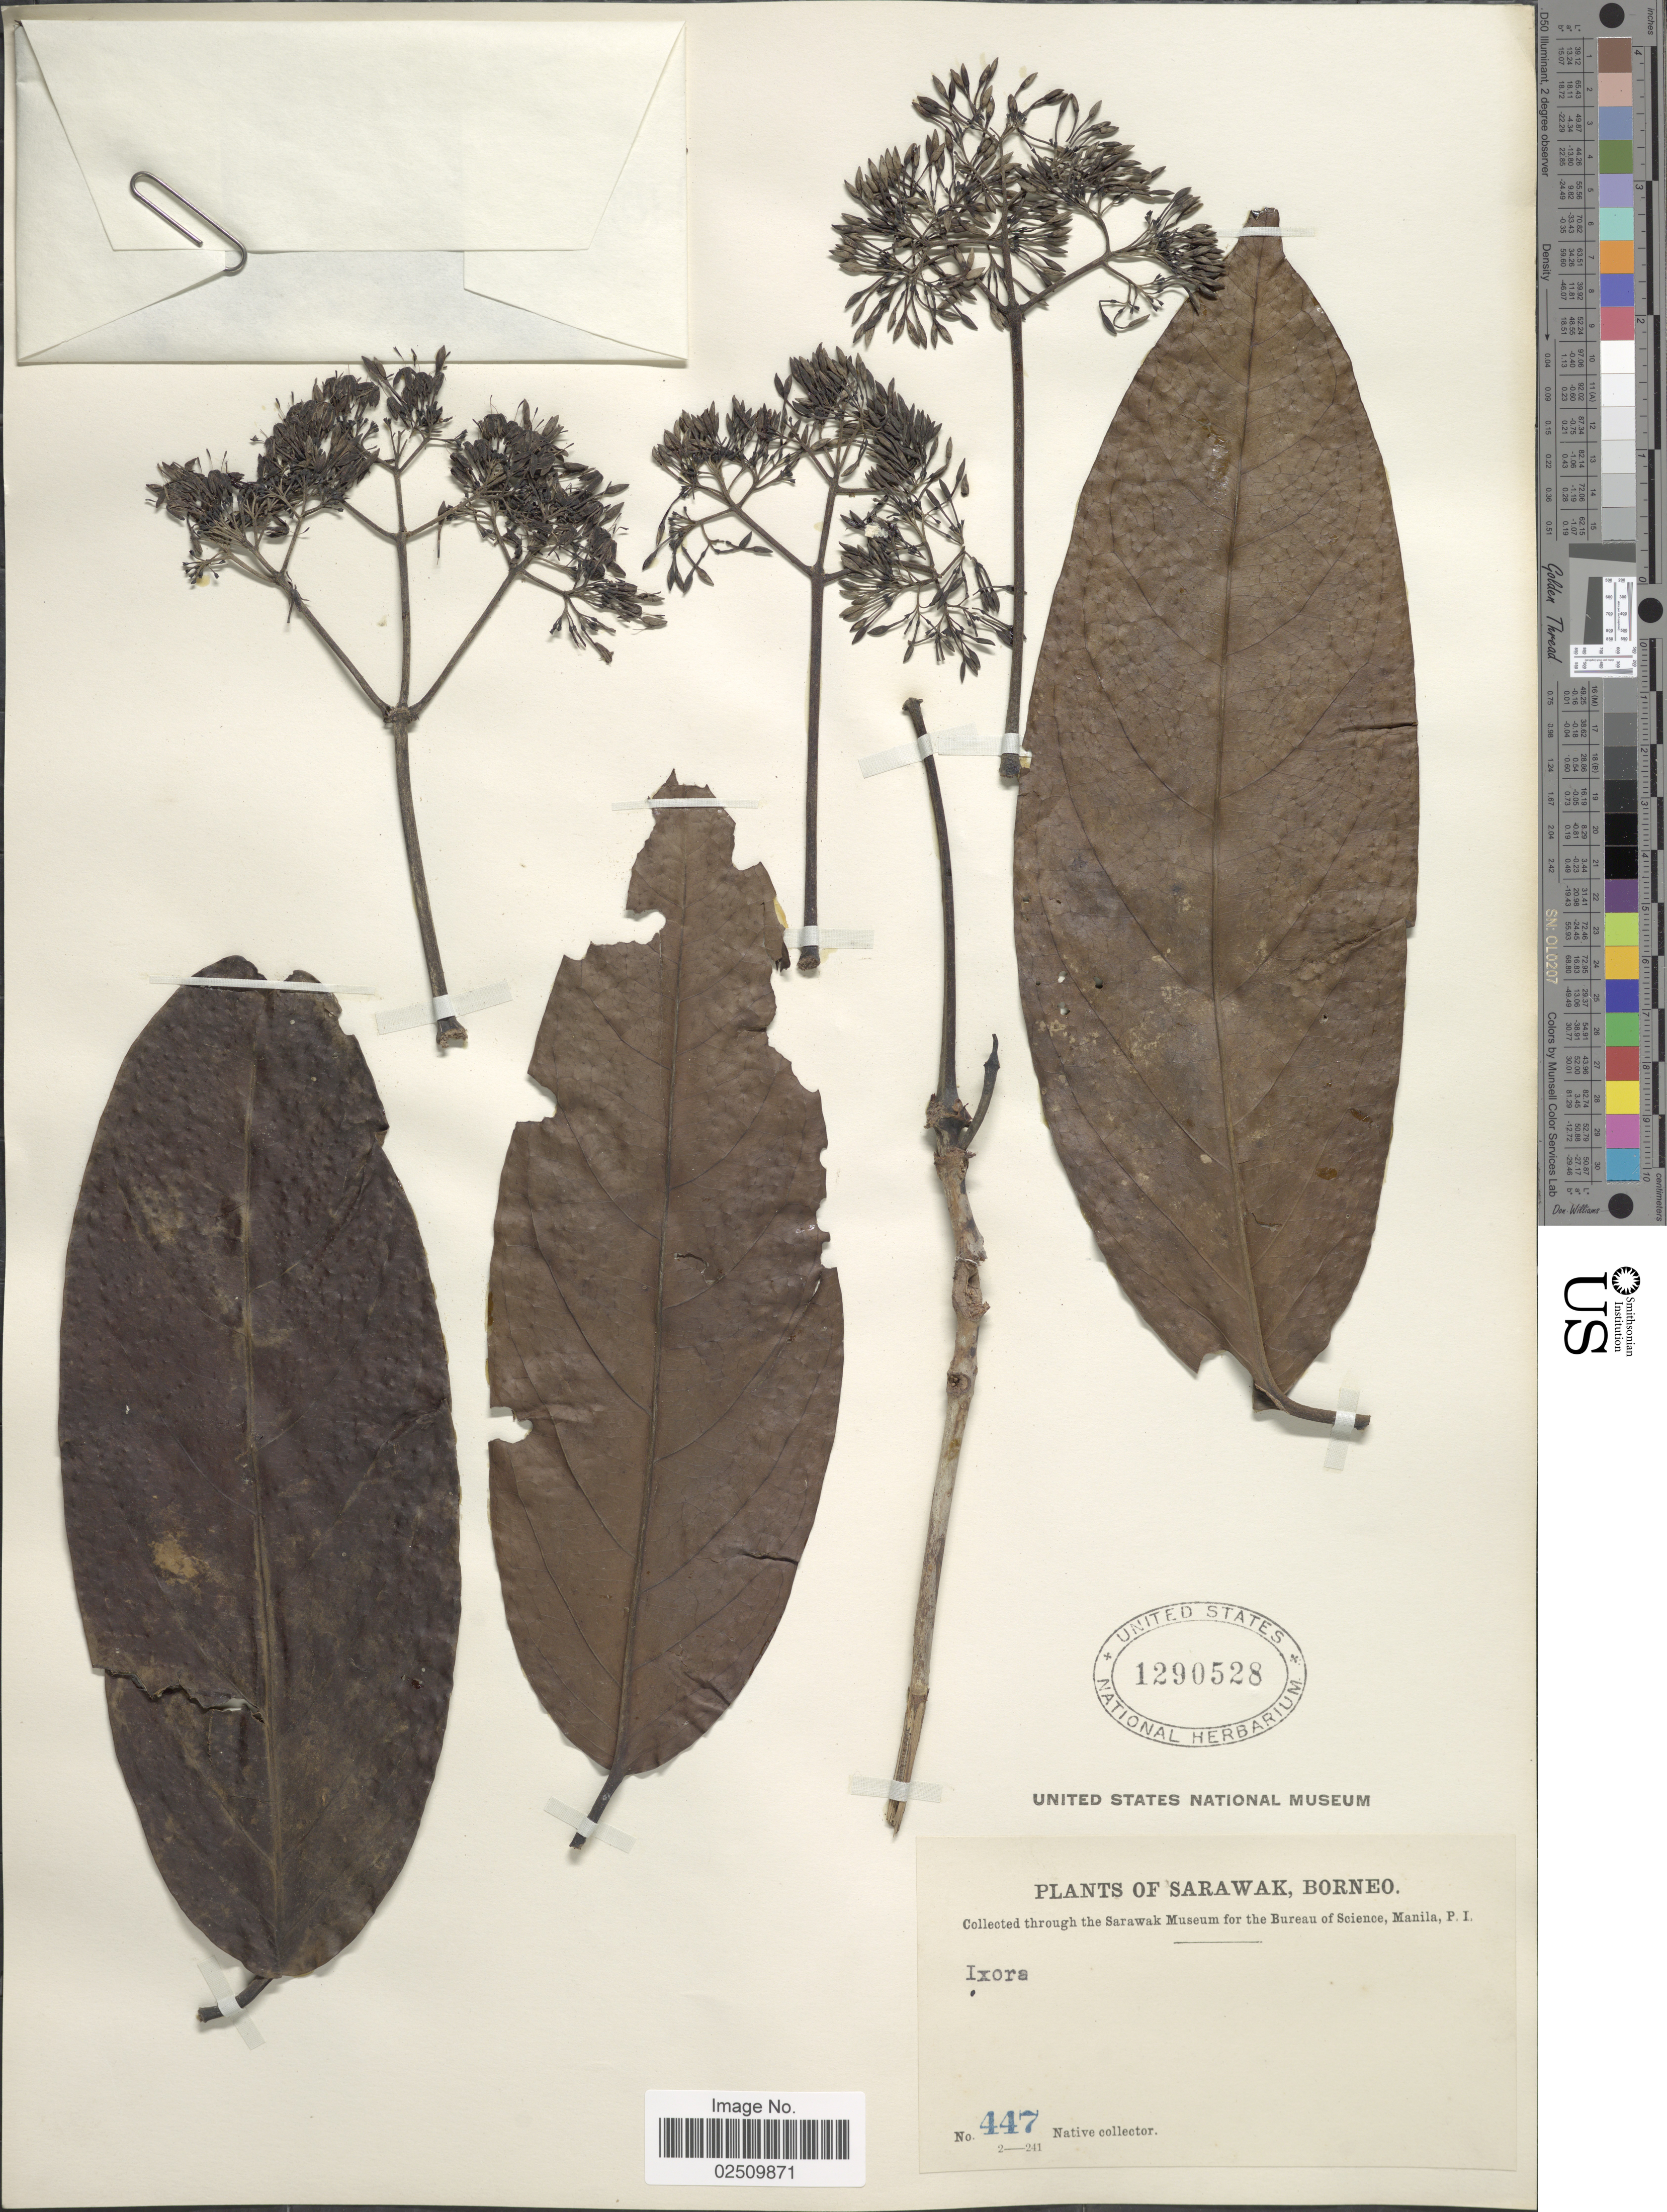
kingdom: Plantae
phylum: Tracheophyta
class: Magnoliopsida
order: Gentianales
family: Rubiaceae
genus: Ixora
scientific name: Ixora sp.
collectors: Native collector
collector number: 447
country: Malaysia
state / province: Sarawak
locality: Borneo.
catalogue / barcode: US 1290528